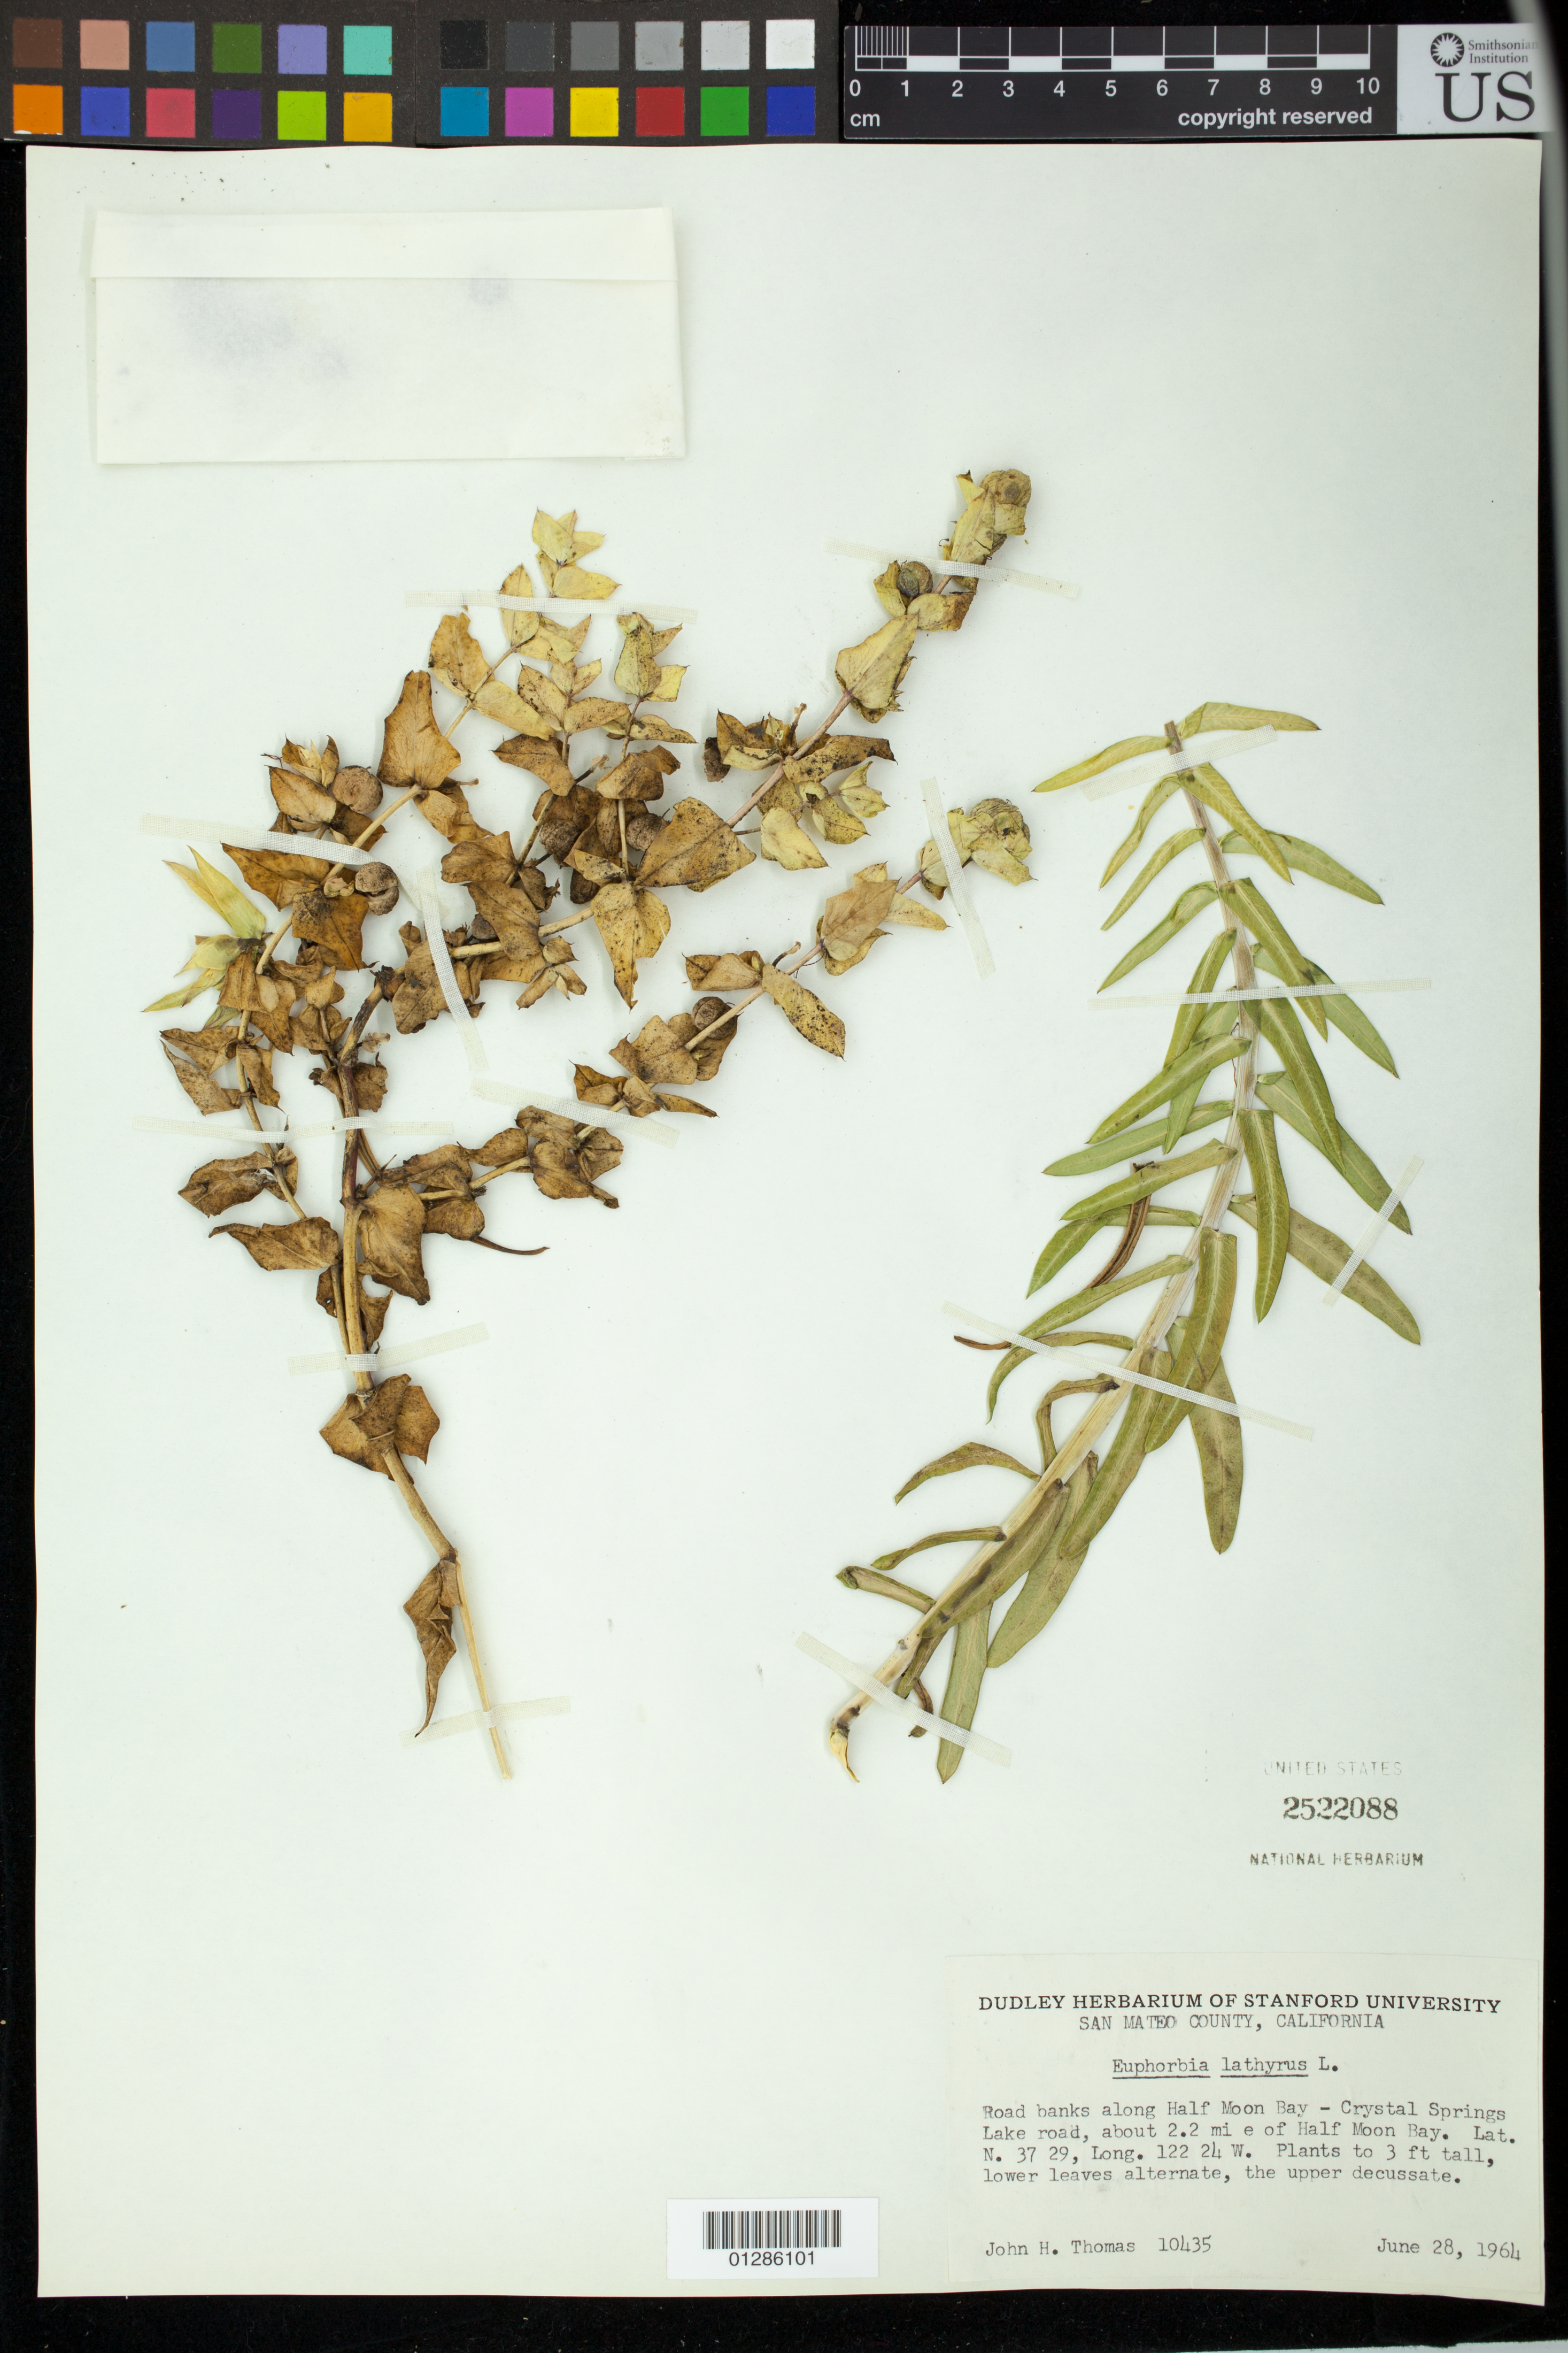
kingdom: Plantae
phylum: Tracheophyta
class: Magnoliopsida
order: Malpighiales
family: Euphorbiaceae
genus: Euphorbia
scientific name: Euphorbia lathyris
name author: L.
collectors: J. H. Thomas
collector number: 10435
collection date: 1964-06-28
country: United States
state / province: California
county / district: San Mateo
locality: Road banks along Half Moon Bay - Crystal Springs Lake road, about 2.2 mi e of Half Moon Bay.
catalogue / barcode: US 2522088